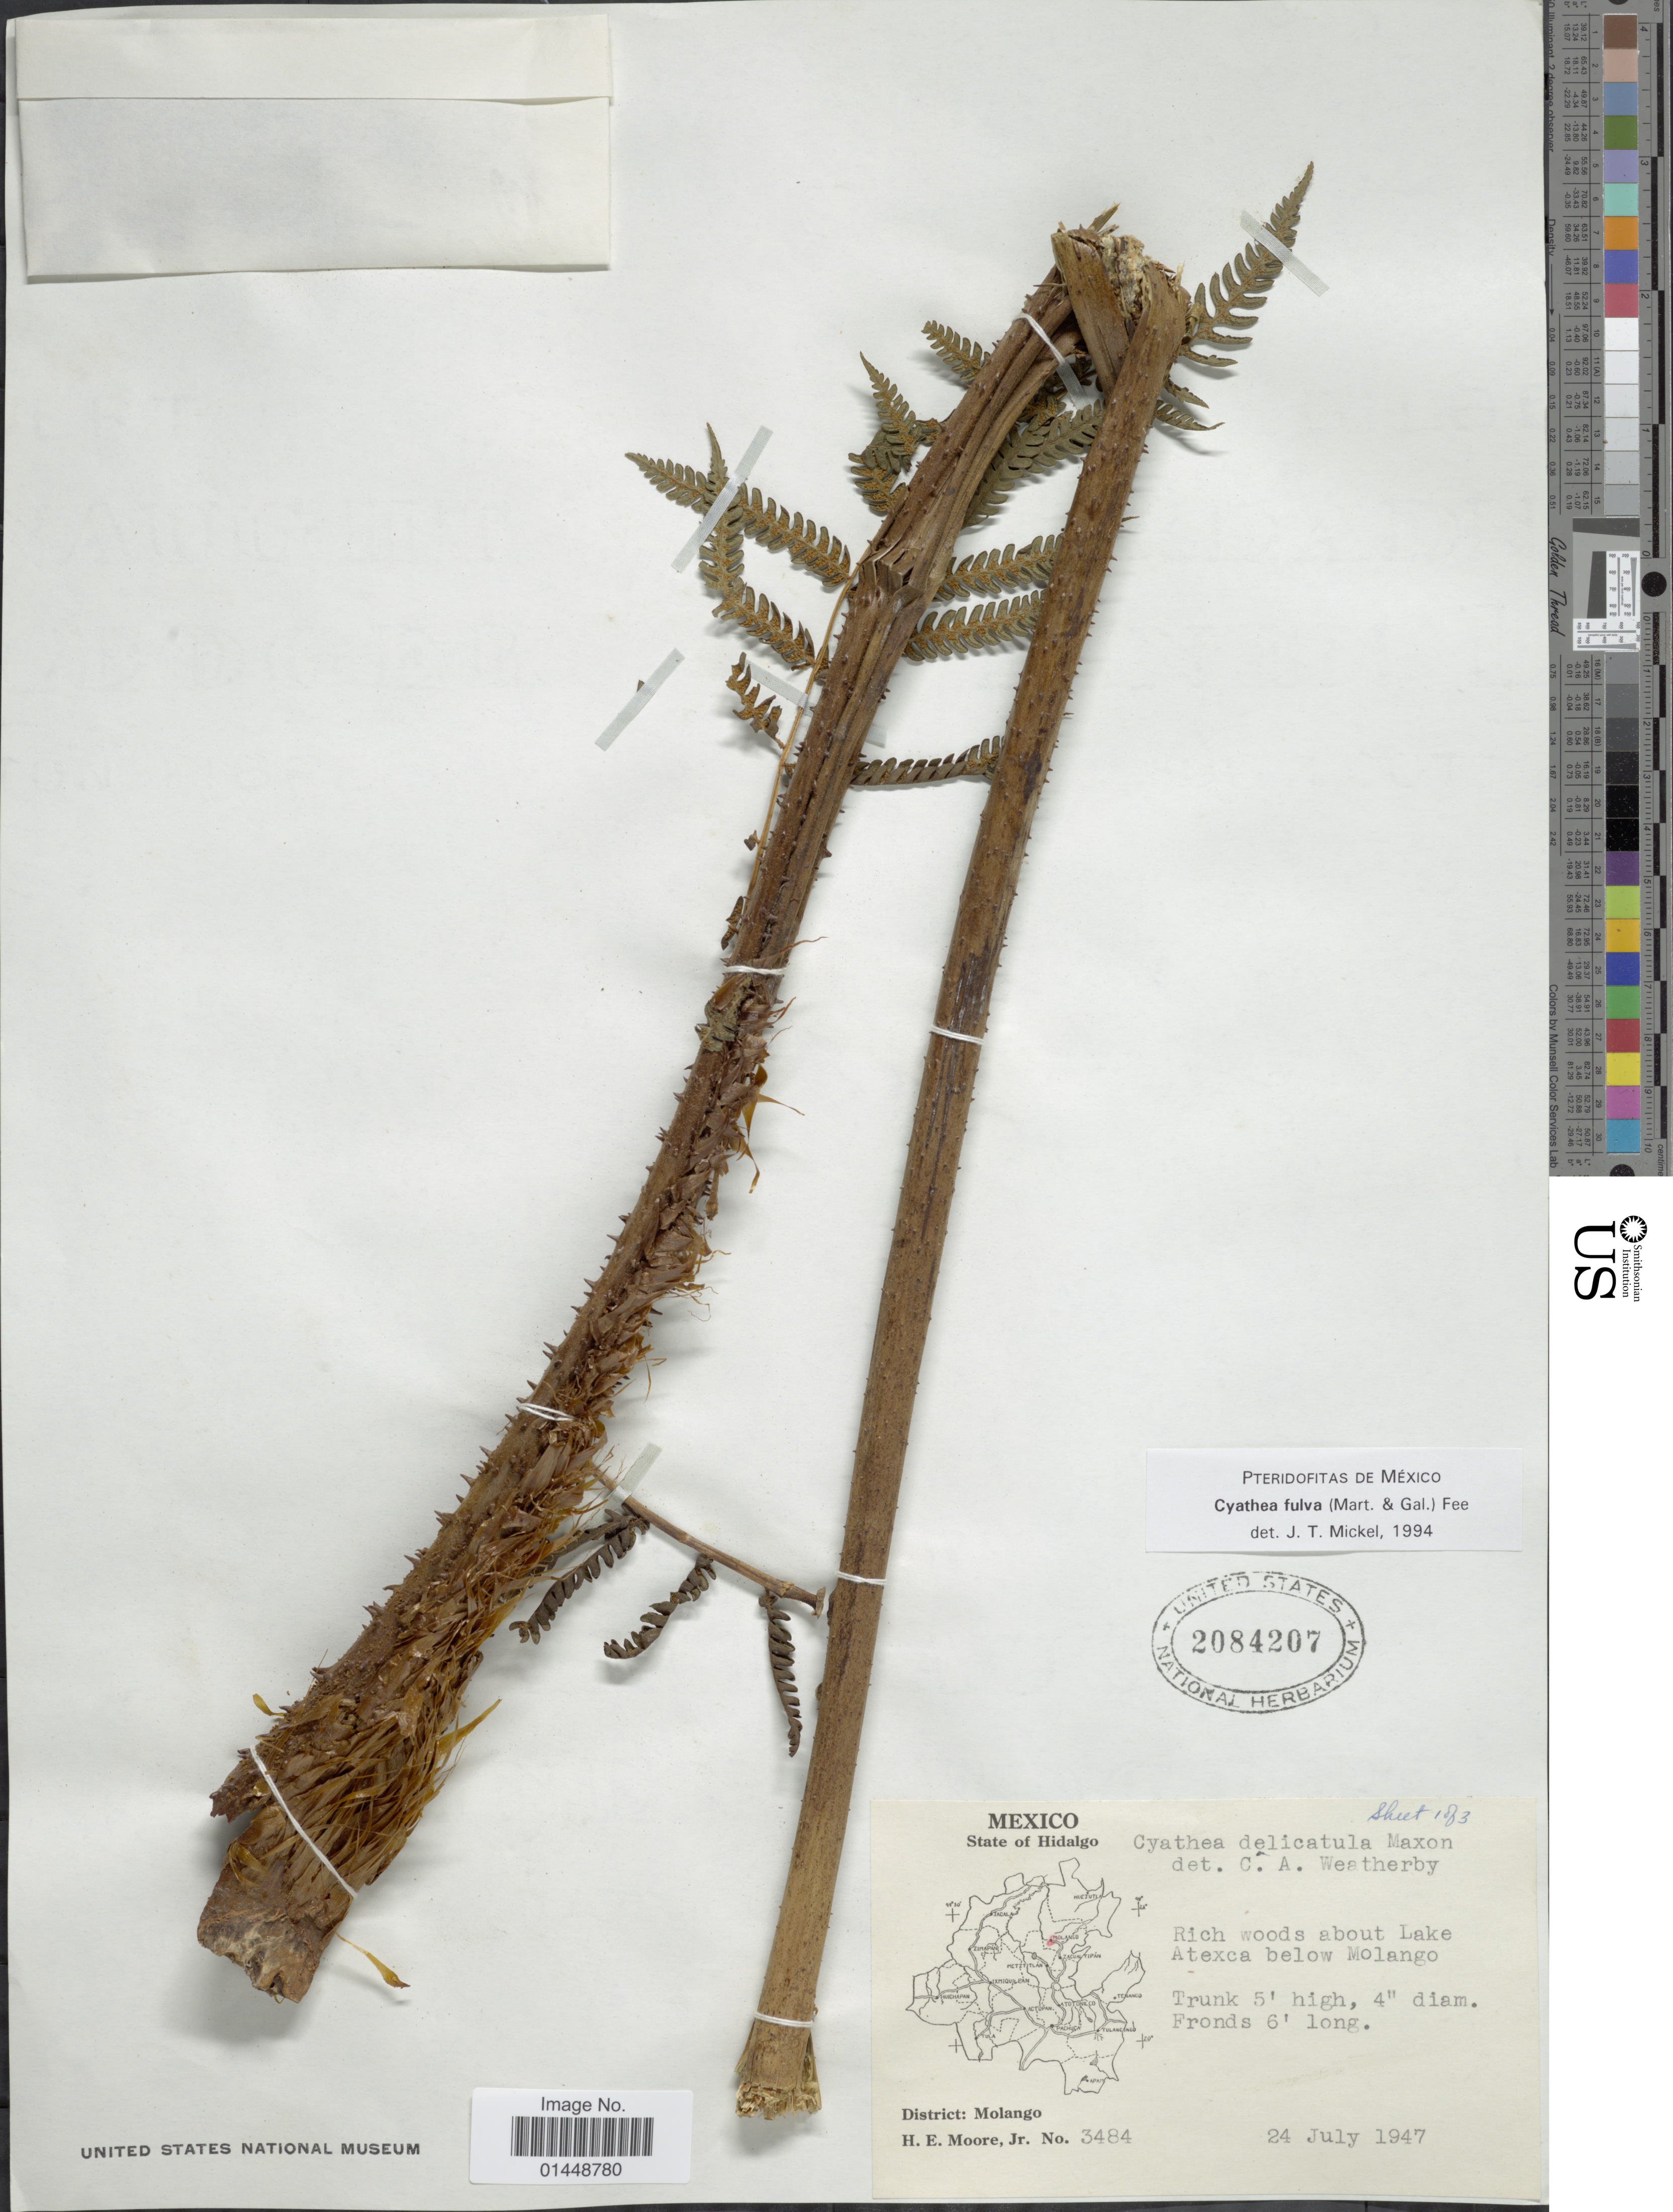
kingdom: Plantae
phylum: Tracheophyta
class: Polypodiopsida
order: Cyatheales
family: Cyatheaceae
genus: Cyathea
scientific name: Cyathea fulva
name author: (M. Martens & Galeotti) Fée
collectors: H. Moore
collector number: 3484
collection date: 1947-07-24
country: Mexico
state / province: Hidalgo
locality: State of Hidalgo. Rich woods about Lake Atexca below Molango. District: Molango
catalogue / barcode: US 2084207